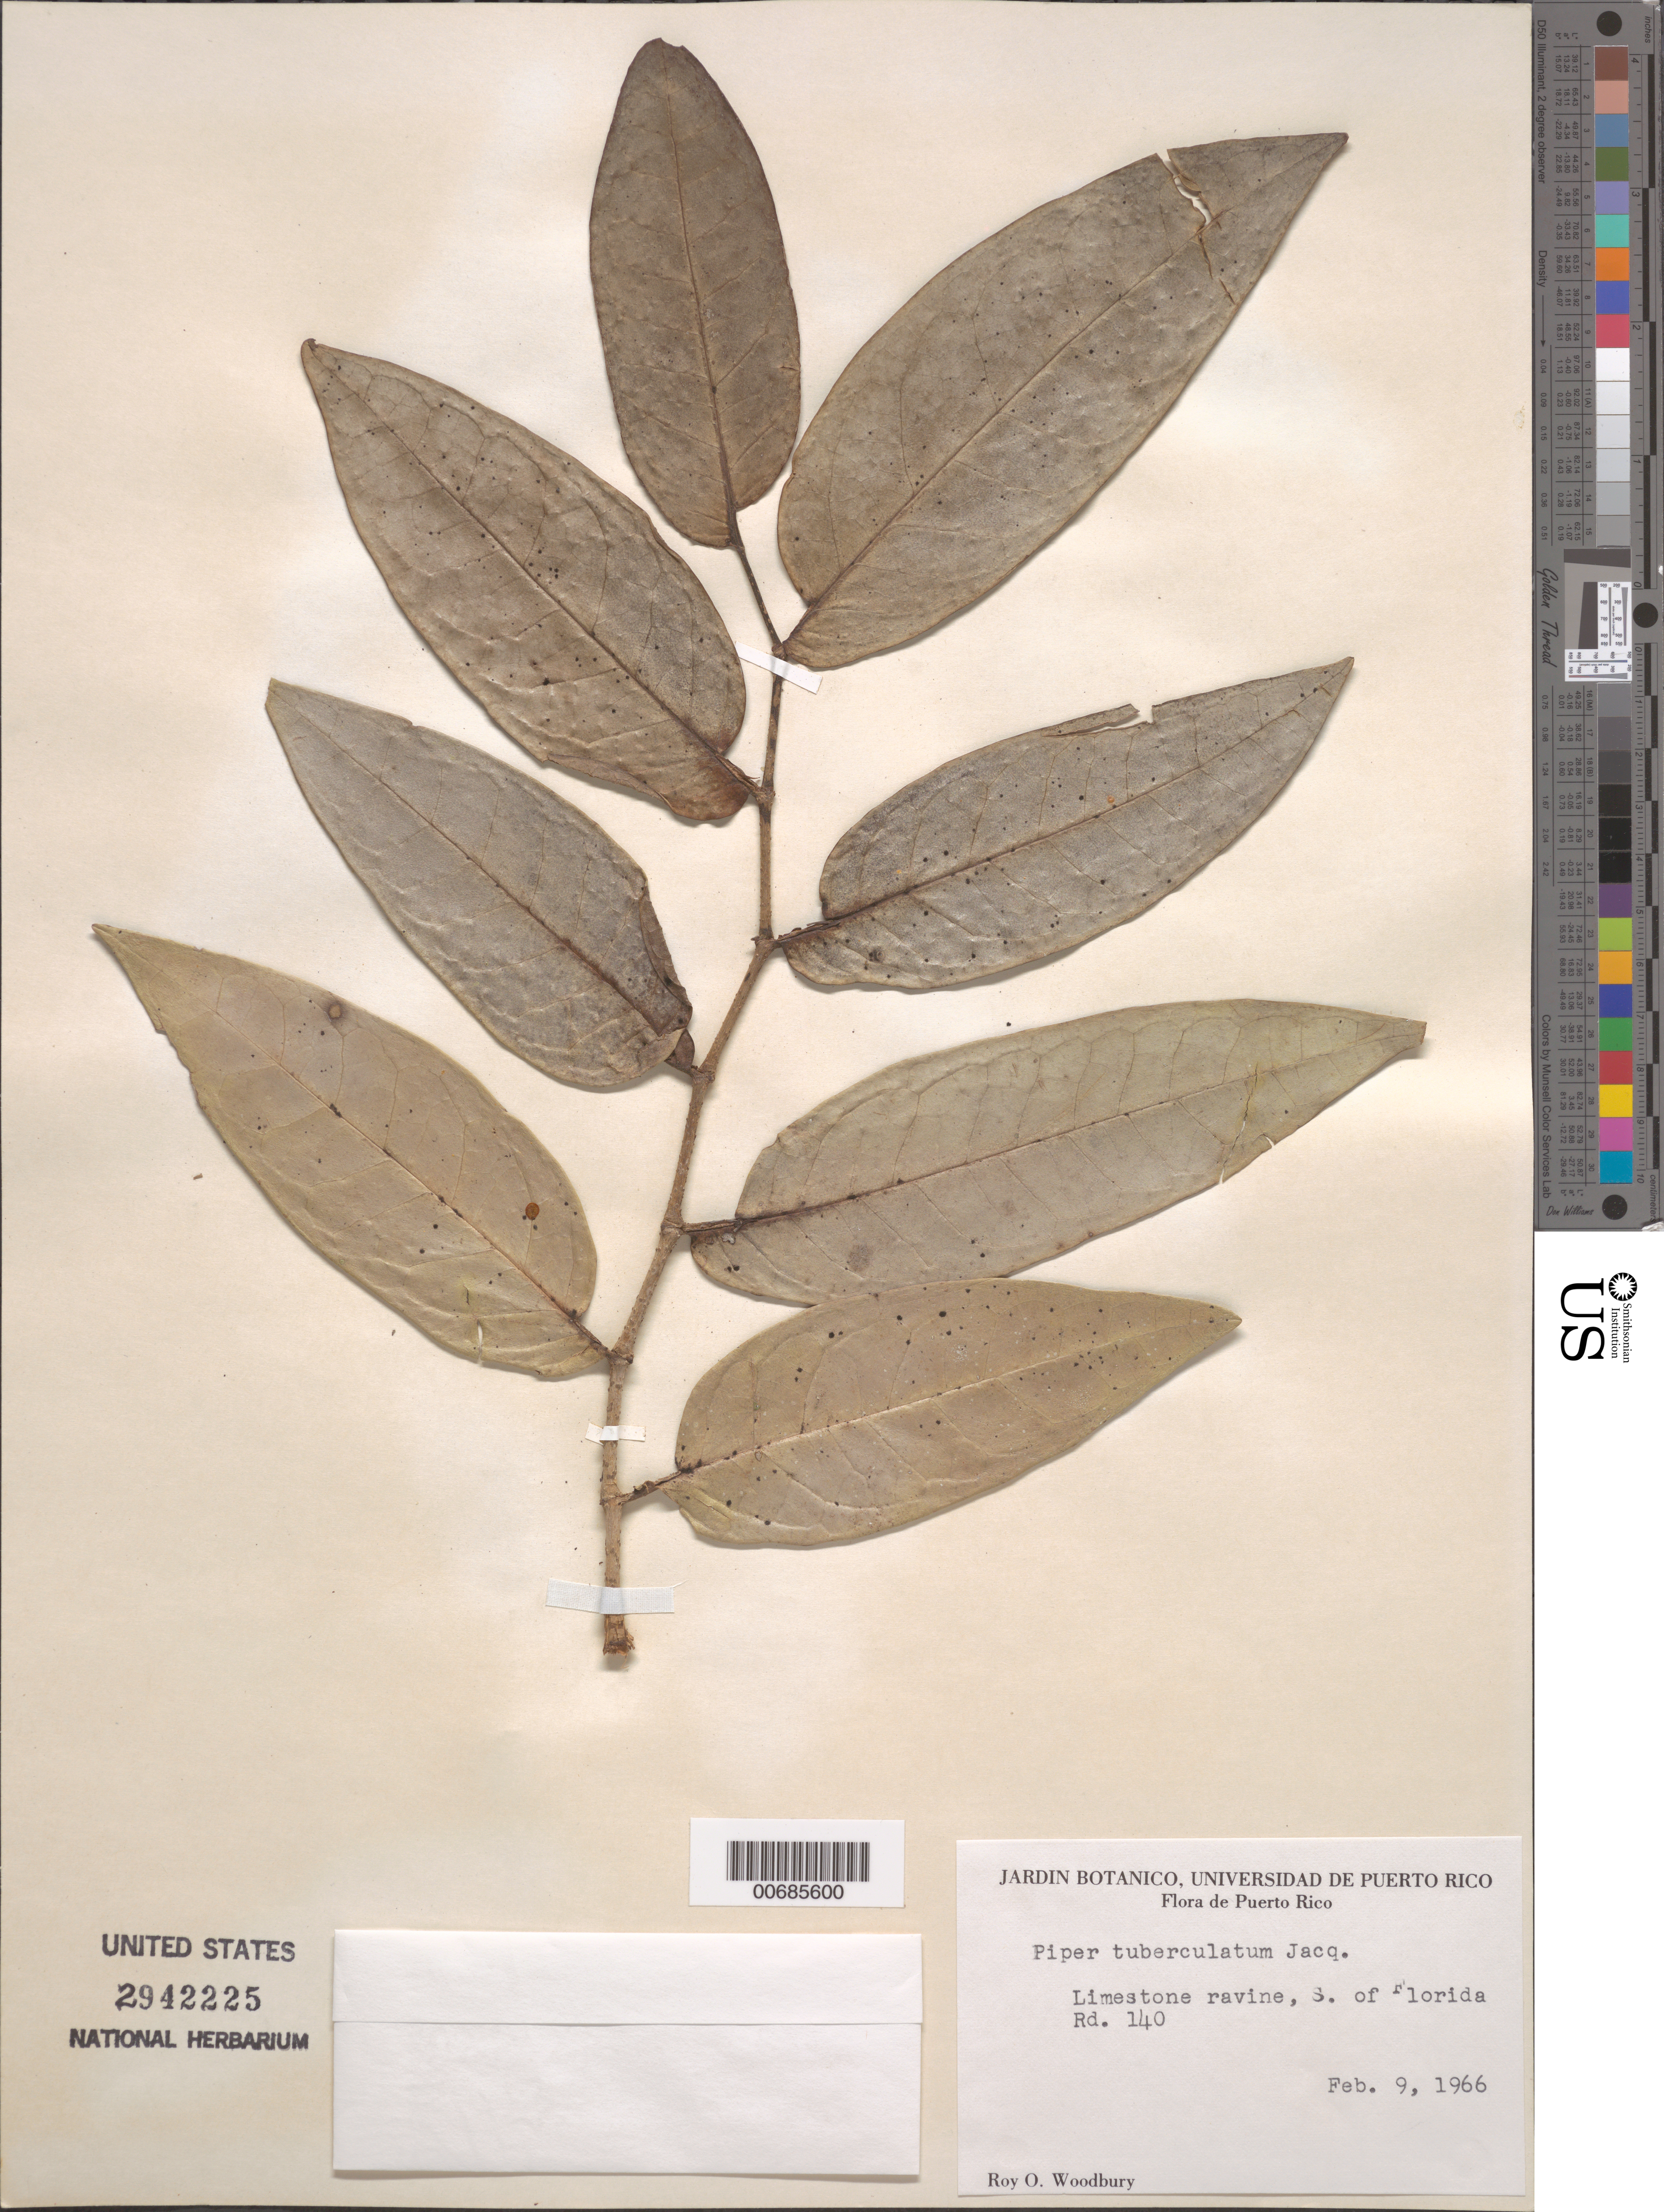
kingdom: Plantae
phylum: Tracheophyta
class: Magnoliopsida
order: Piperales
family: Piperaceae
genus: Piper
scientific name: Piper tuberculatum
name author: Jacq.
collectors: R. O. Woodbury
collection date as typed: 09 Feb 1966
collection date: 1966-02-09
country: Puerto Rico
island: Greater Antilles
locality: Limestone ravine, S. of Florida Rd. 140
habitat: Limestone ravine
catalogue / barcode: US 2942225